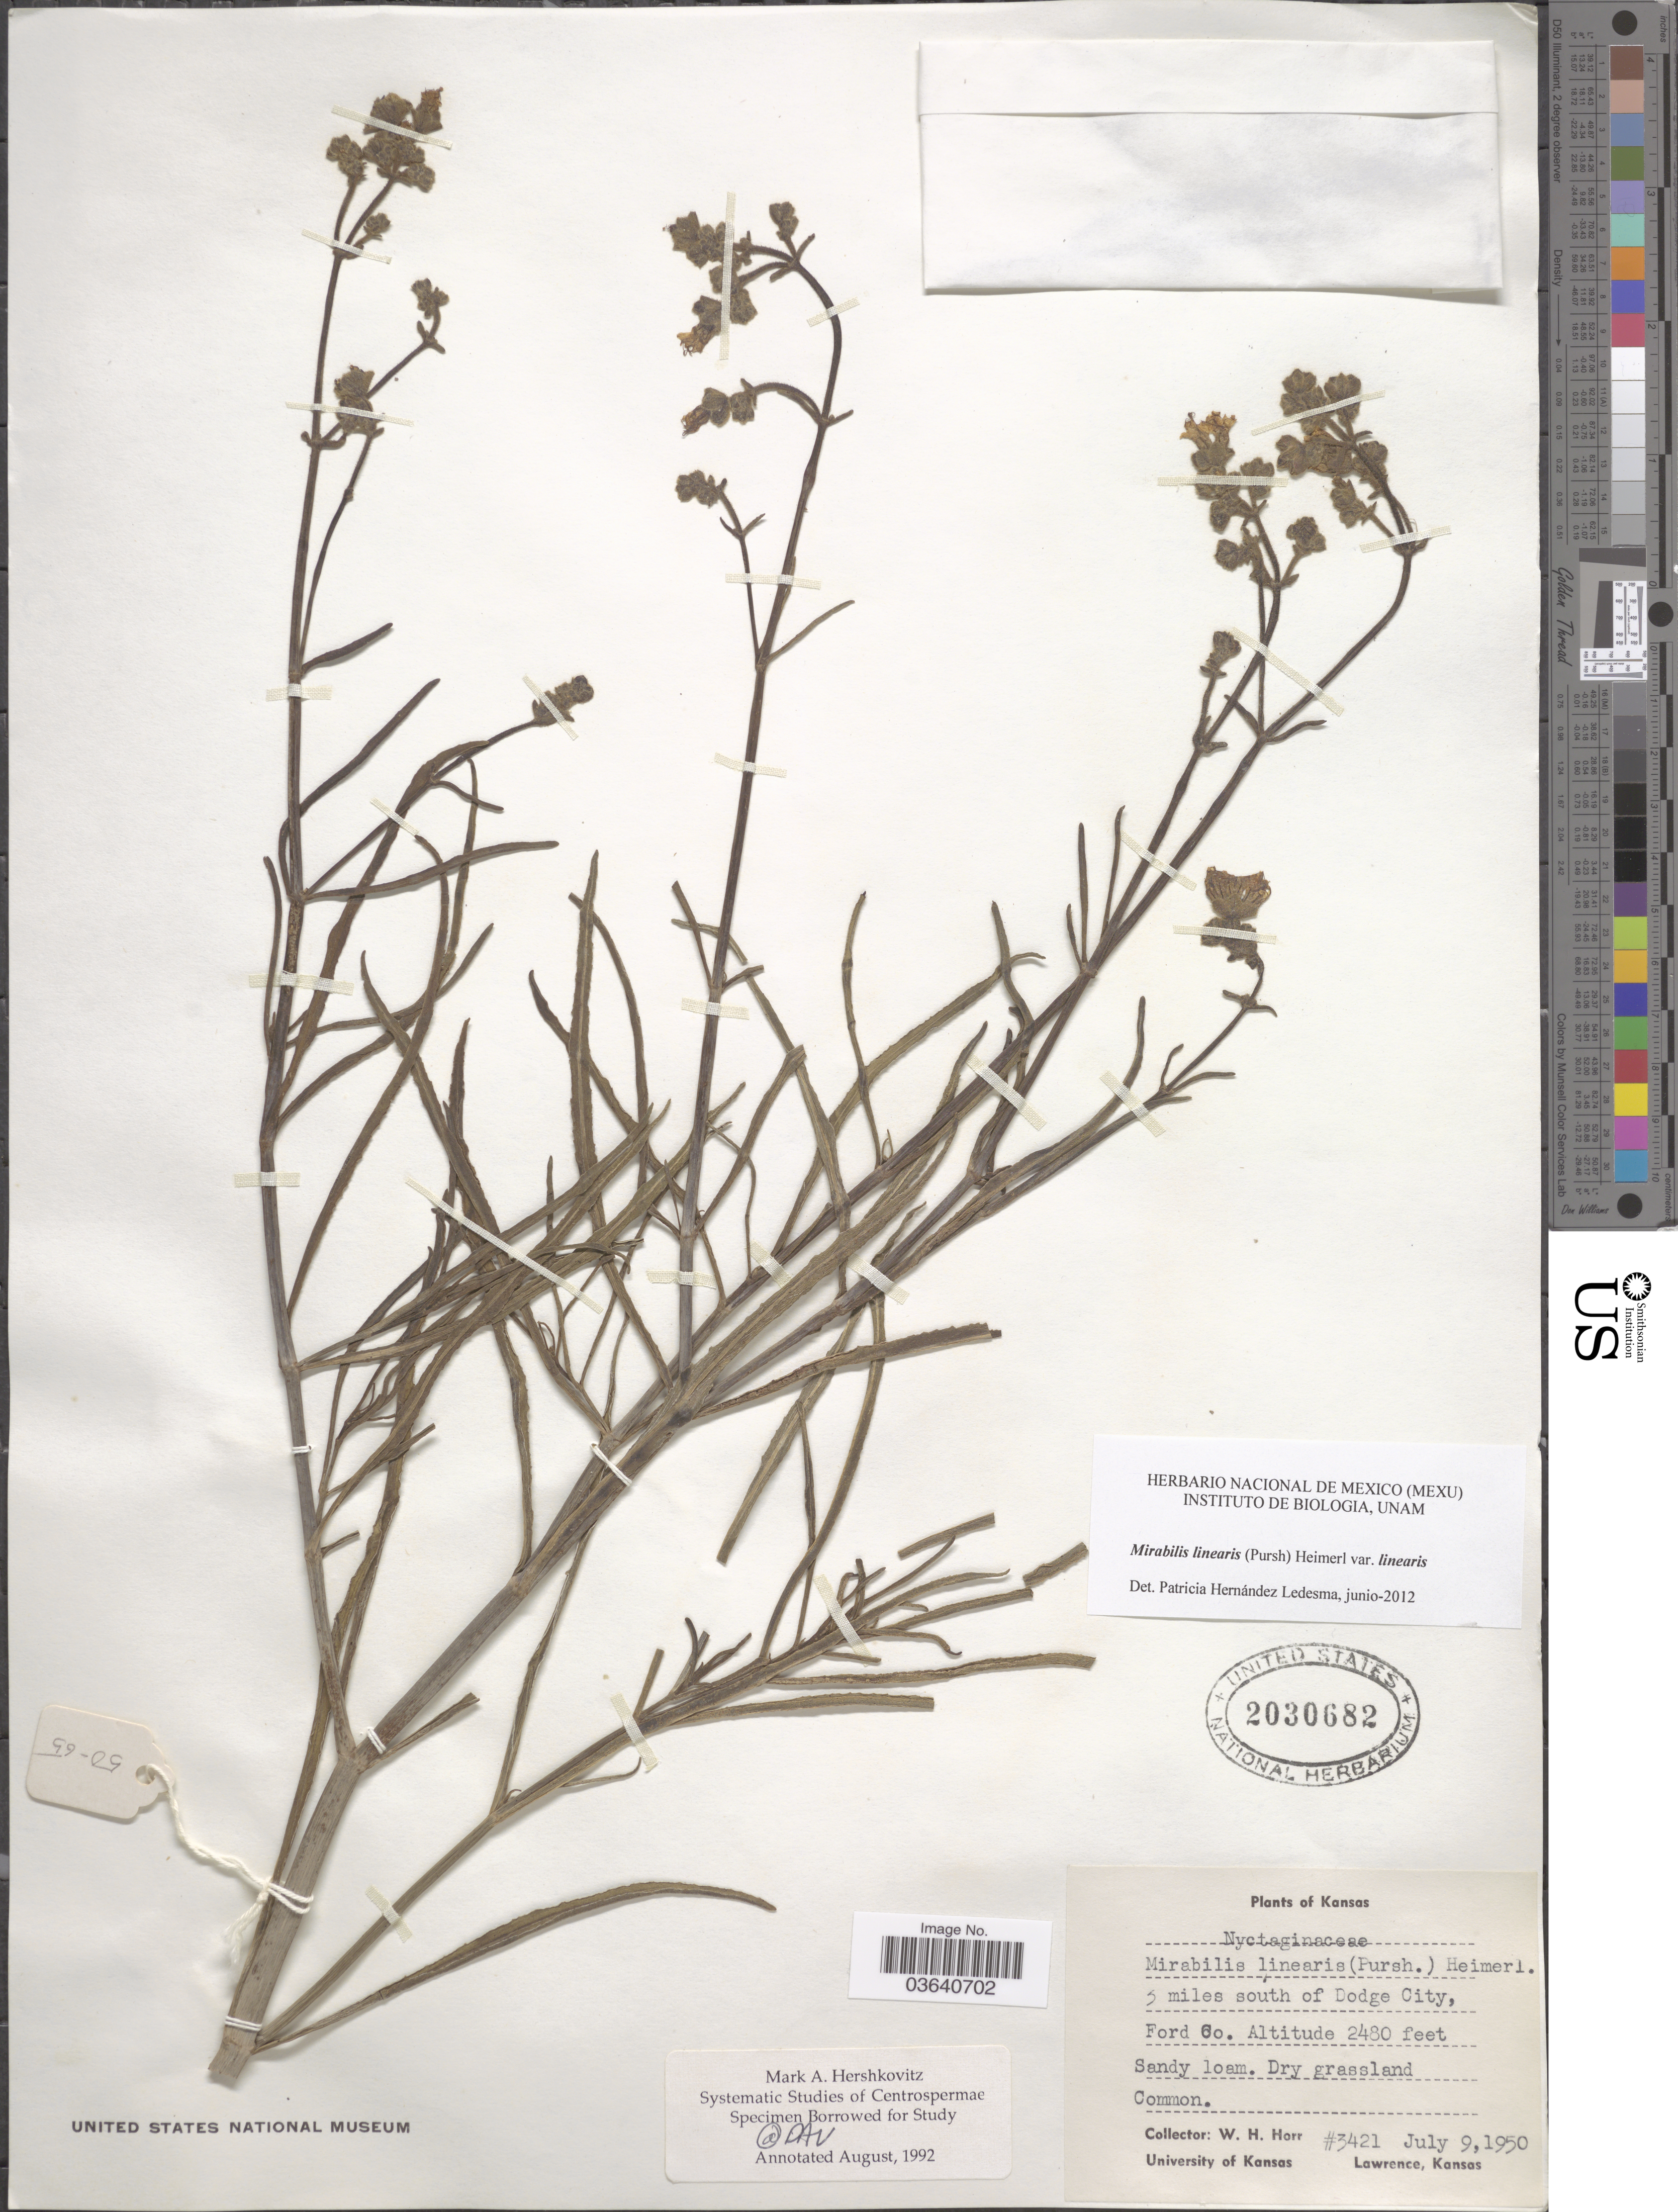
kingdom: Plantae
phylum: Tracheophyta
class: Magnoliopsida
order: Caryophyllales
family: Nyctaginaceae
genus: Mirabilis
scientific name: Mirabilis linearis var. linearis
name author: (Pursh) Heimerl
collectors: W. H. Horr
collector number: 3421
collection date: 1950-07-09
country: United States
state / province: Kansas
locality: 5 miles south of Dodge City, Ford Co.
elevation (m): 756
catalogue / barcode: US 2030682